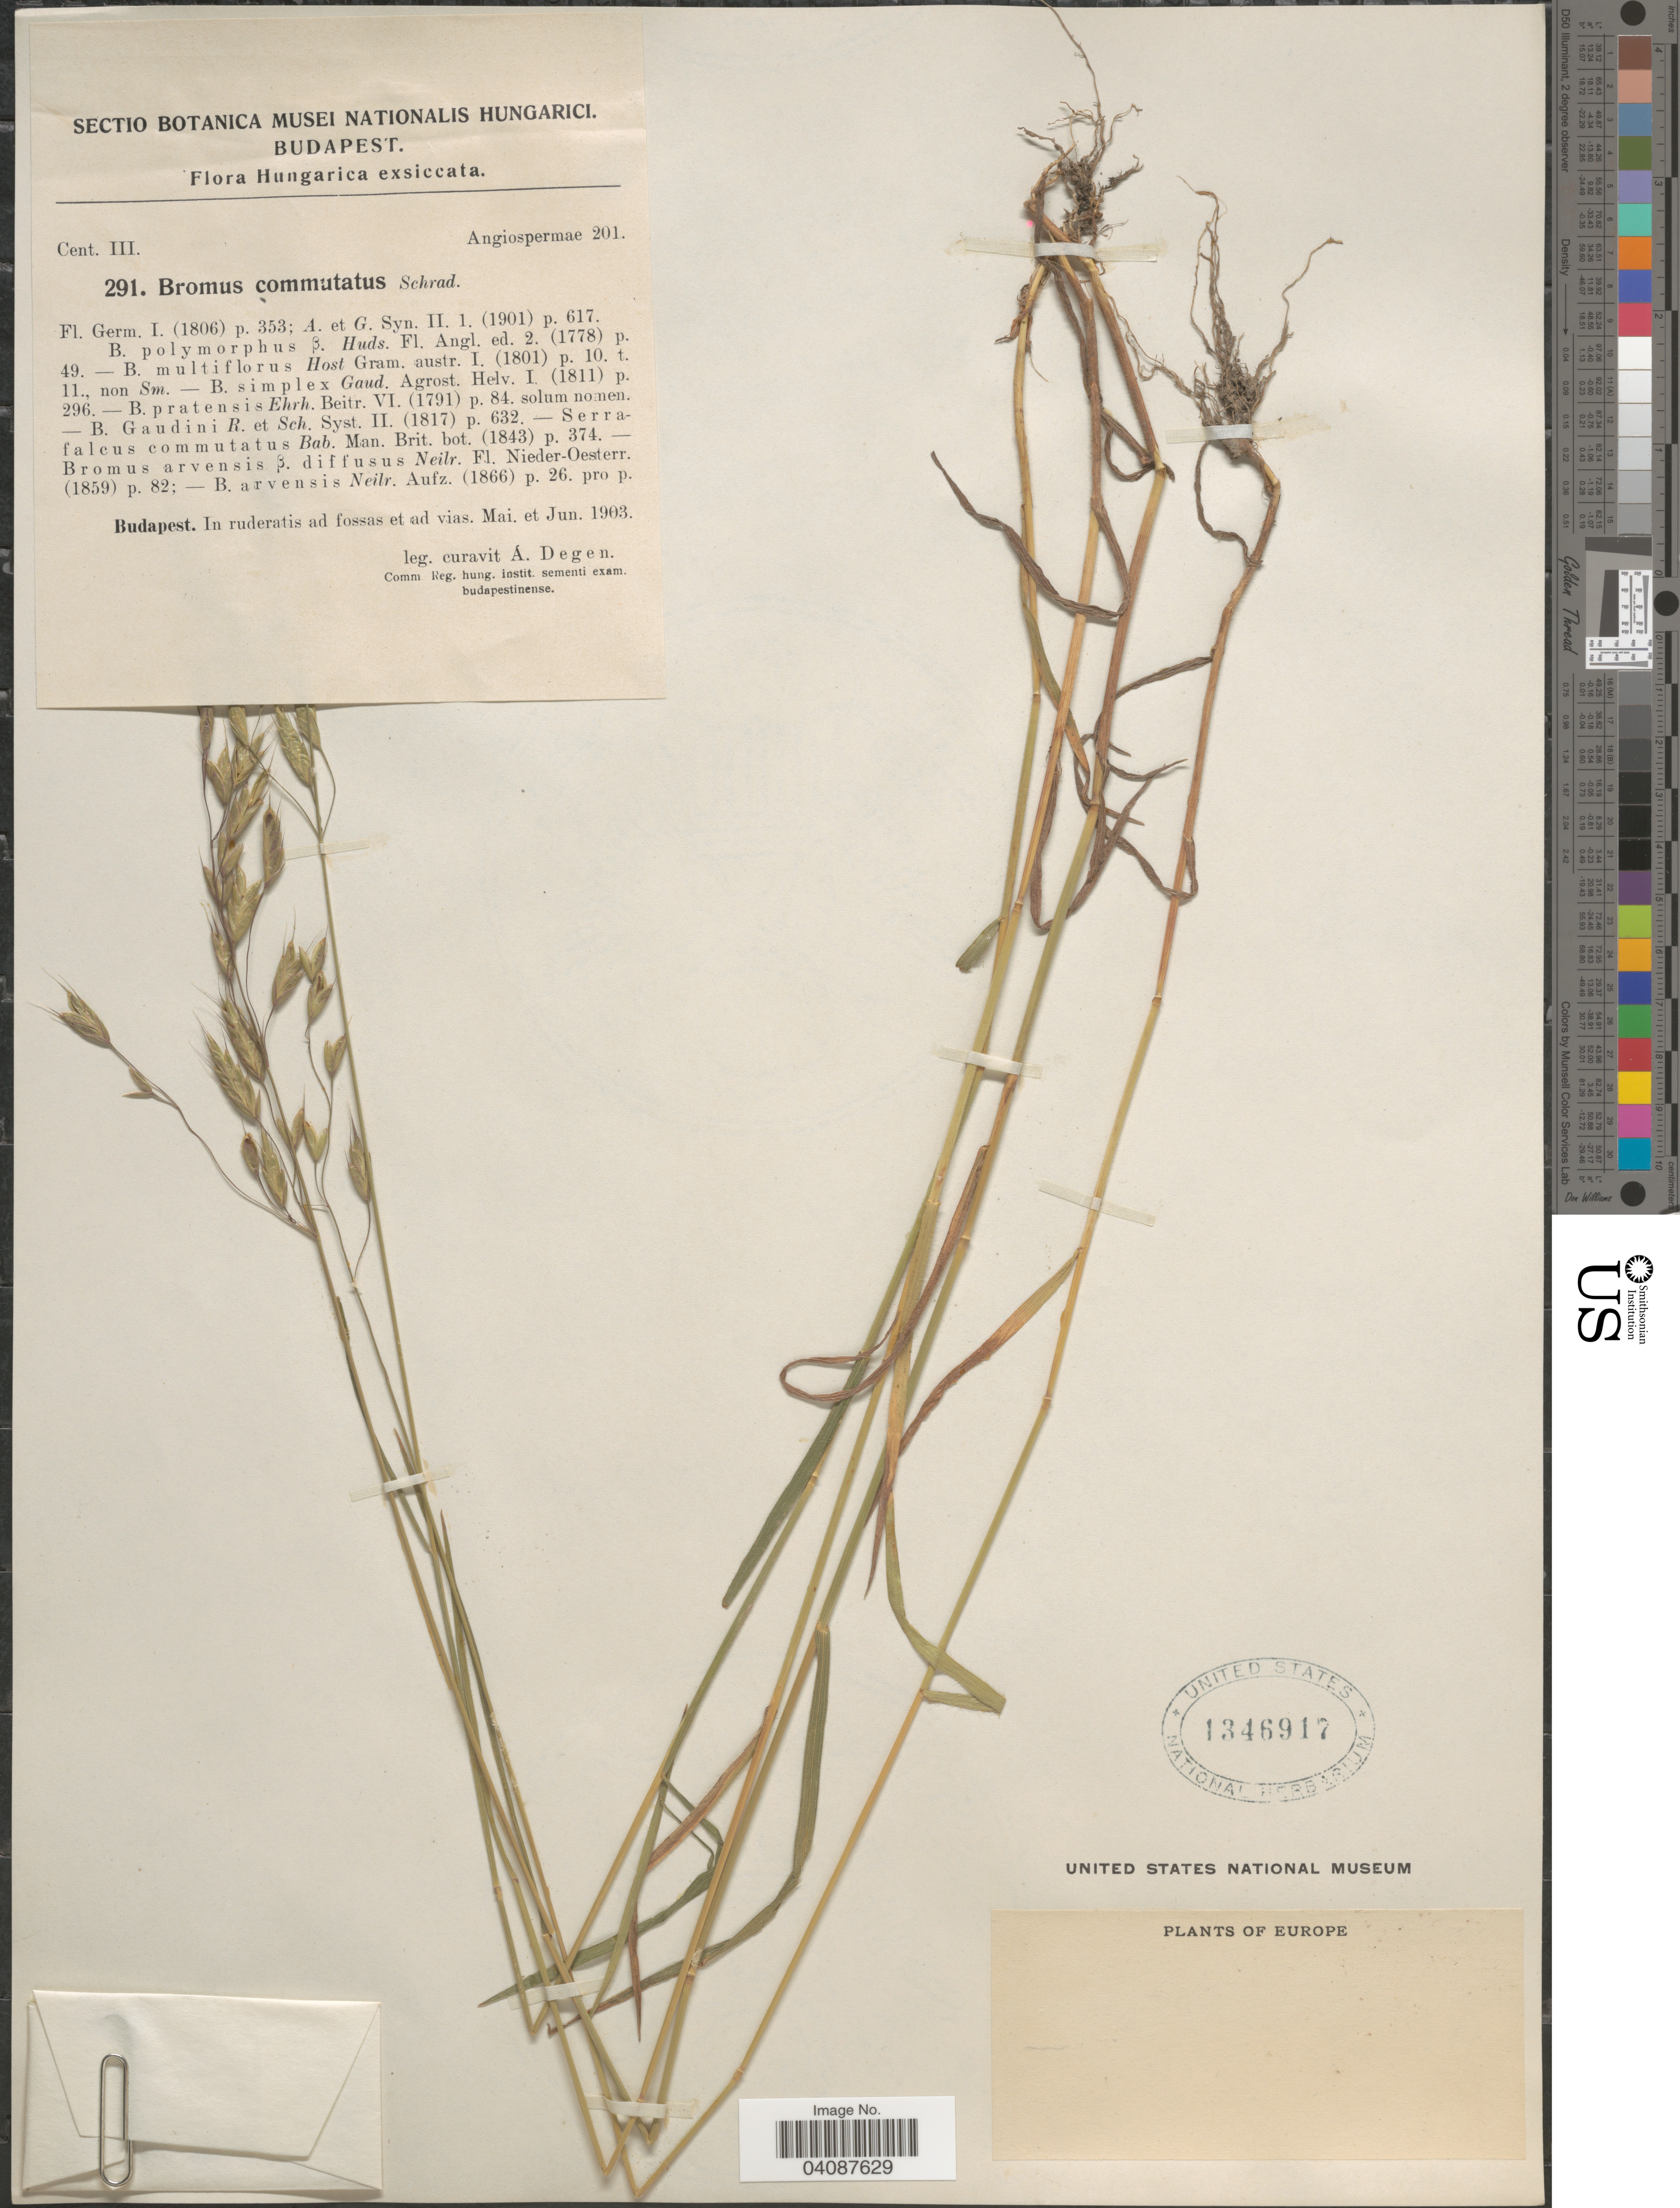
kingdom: Plantae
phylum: Tracheophyta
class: Liliopsida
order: Poales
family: Poaceae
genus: Bromus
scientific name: Bromus commutatus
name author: Schrad.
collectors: A. Degen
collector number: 291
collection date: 1903-05/1903-06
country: Hungary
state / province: Budapest, Capital District of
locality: Budapest. In ruderatis ad fossas et ad vias.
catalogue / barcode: US 1346917